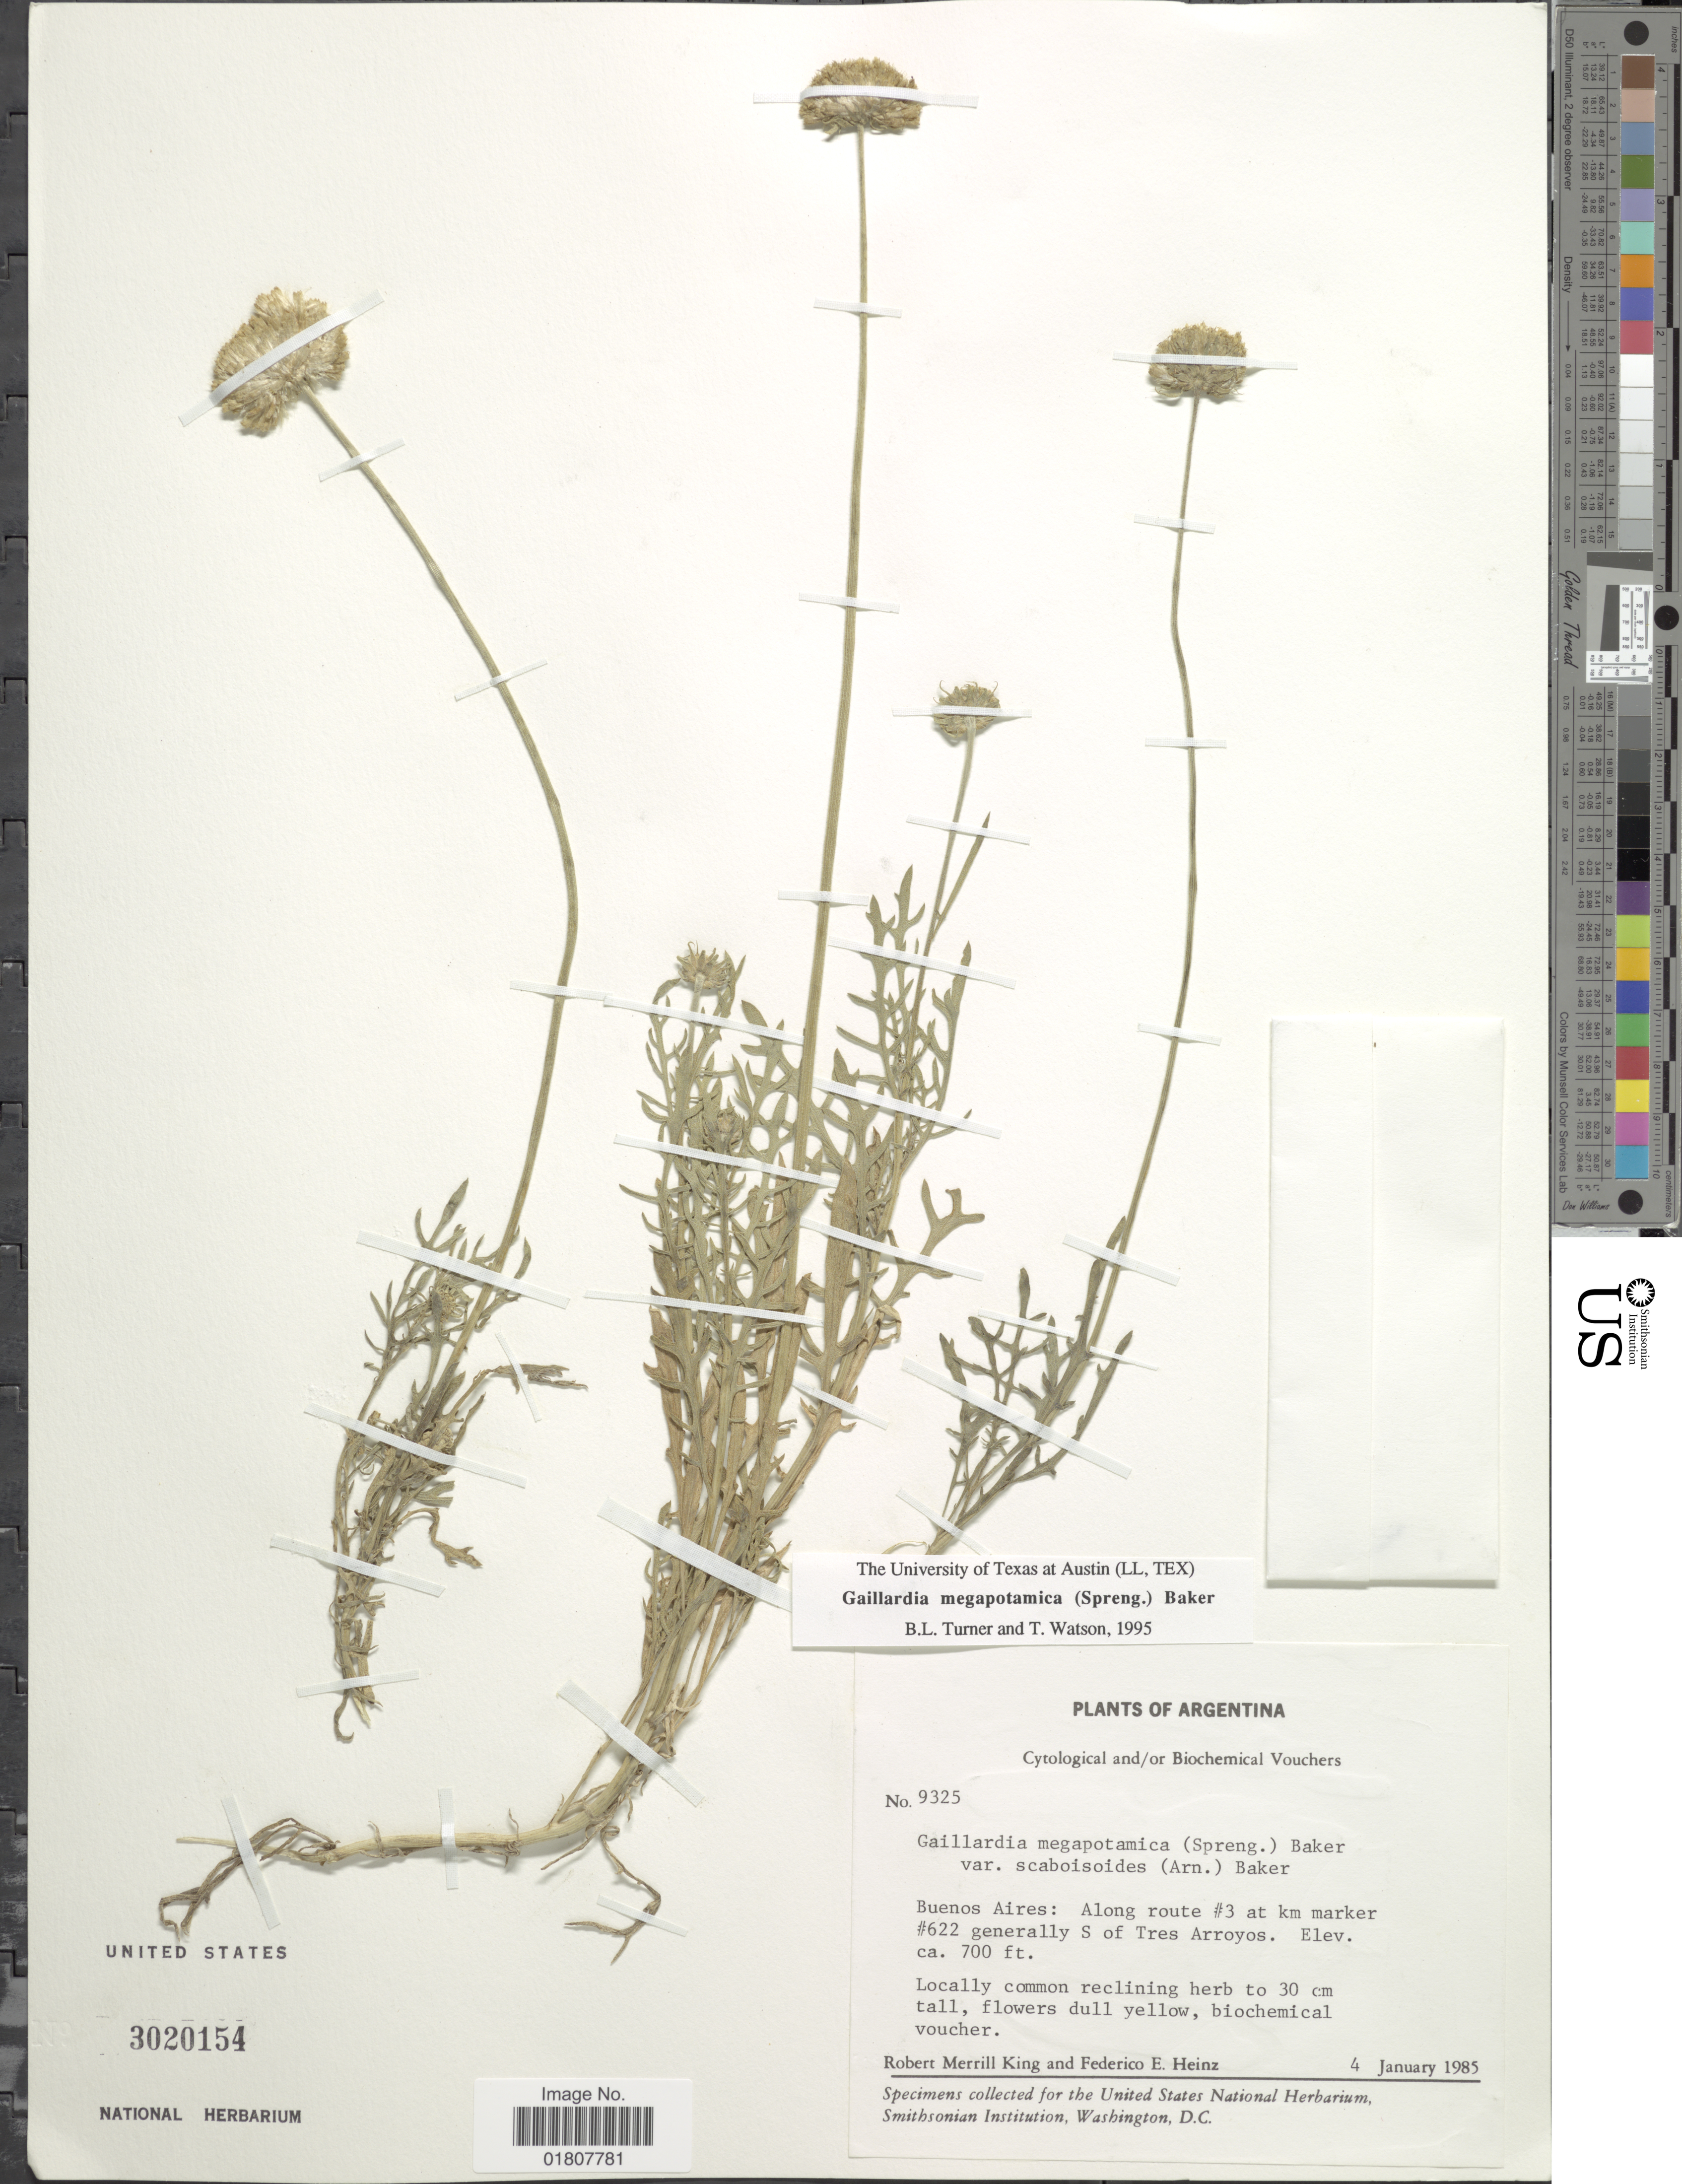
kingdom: Plantae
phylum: Tracheophyta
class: Magnoliopsida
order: Asterales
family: Asteraceae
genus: Gaillardia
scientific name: Gaillardia megapotamica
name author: (Spreng.) Baker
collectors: R. M. King & F. Heinz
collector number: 9325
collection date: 1985-01-04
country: Argentina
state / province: Buenos Aires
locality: Along route #3 at km marker #622 generally S of Tres Arroyos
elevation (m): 213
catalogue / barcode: US 3020154